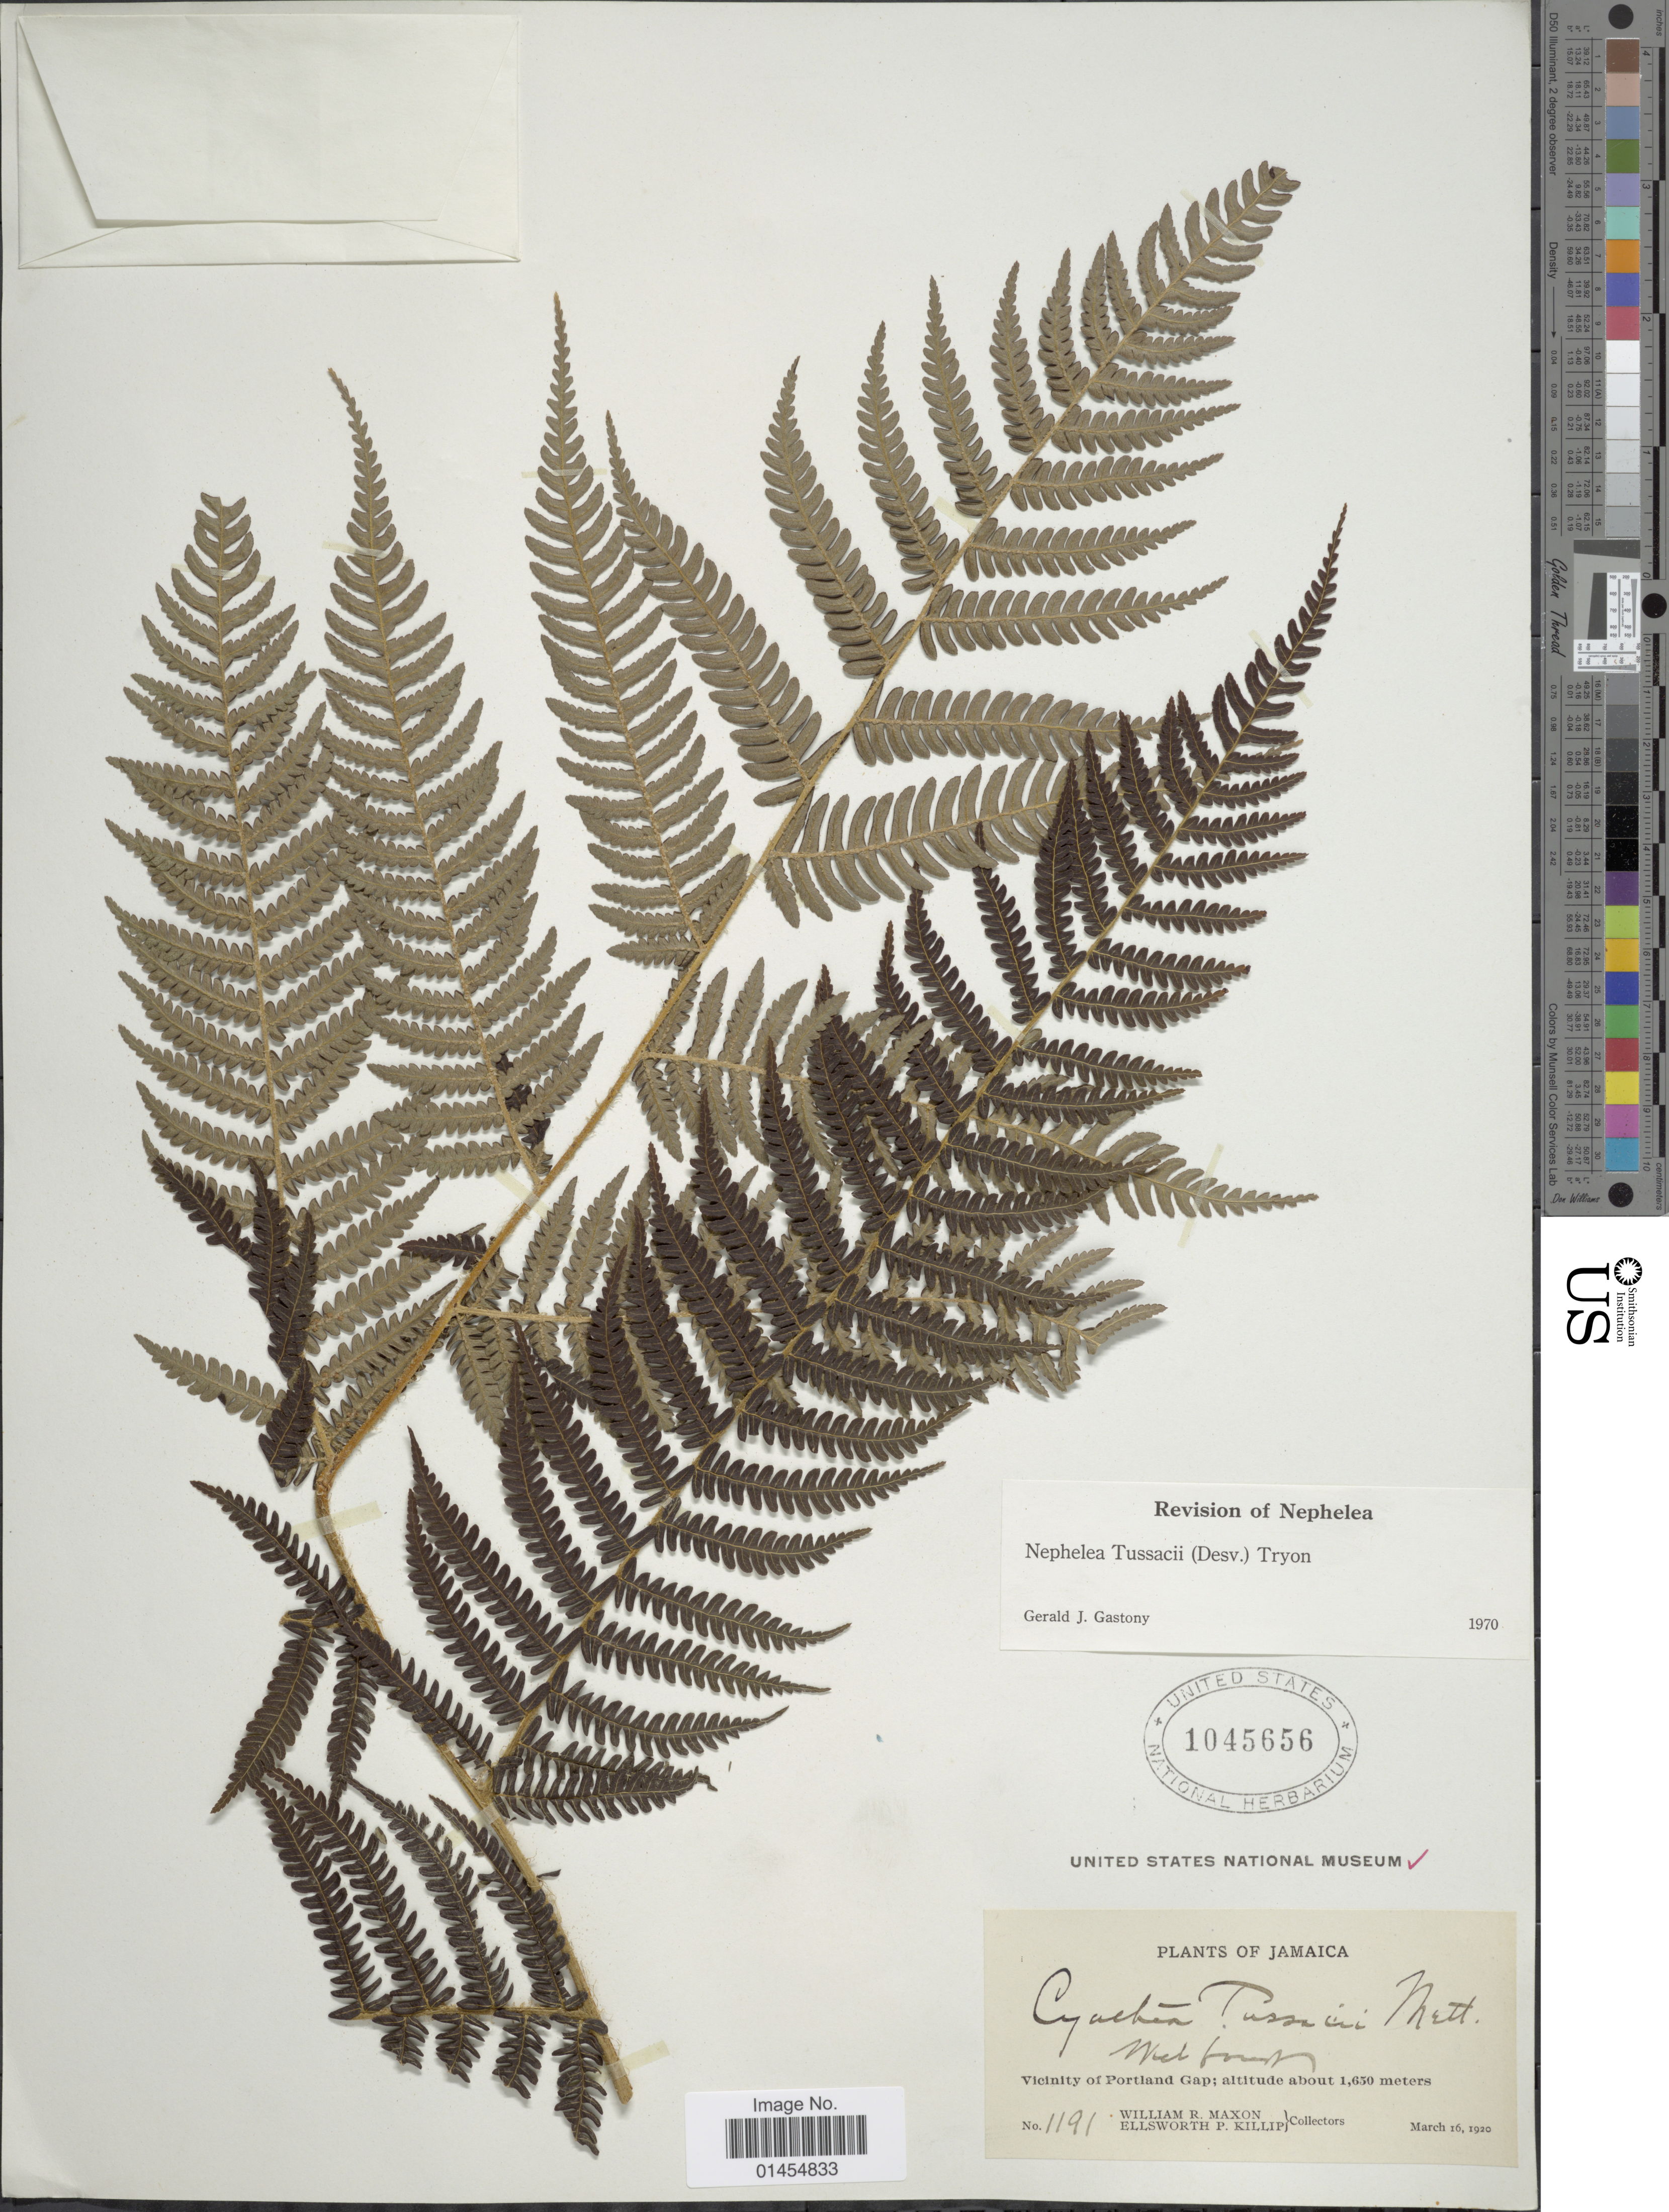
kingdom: Plantae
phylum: Tracheophyta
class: Polypodiopsida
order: Cyatheales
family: Cyatheaceae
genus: Alsophila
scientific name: Alsophila tussacii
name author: (Desv.) D.S. Conant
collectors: W. R. Maxon & E. P. Killip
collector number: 1191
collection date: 1920-03-16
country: Jamaica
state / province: Portland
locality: Vicinity of Portland Gap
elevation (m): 1650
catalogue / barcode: US 1045656